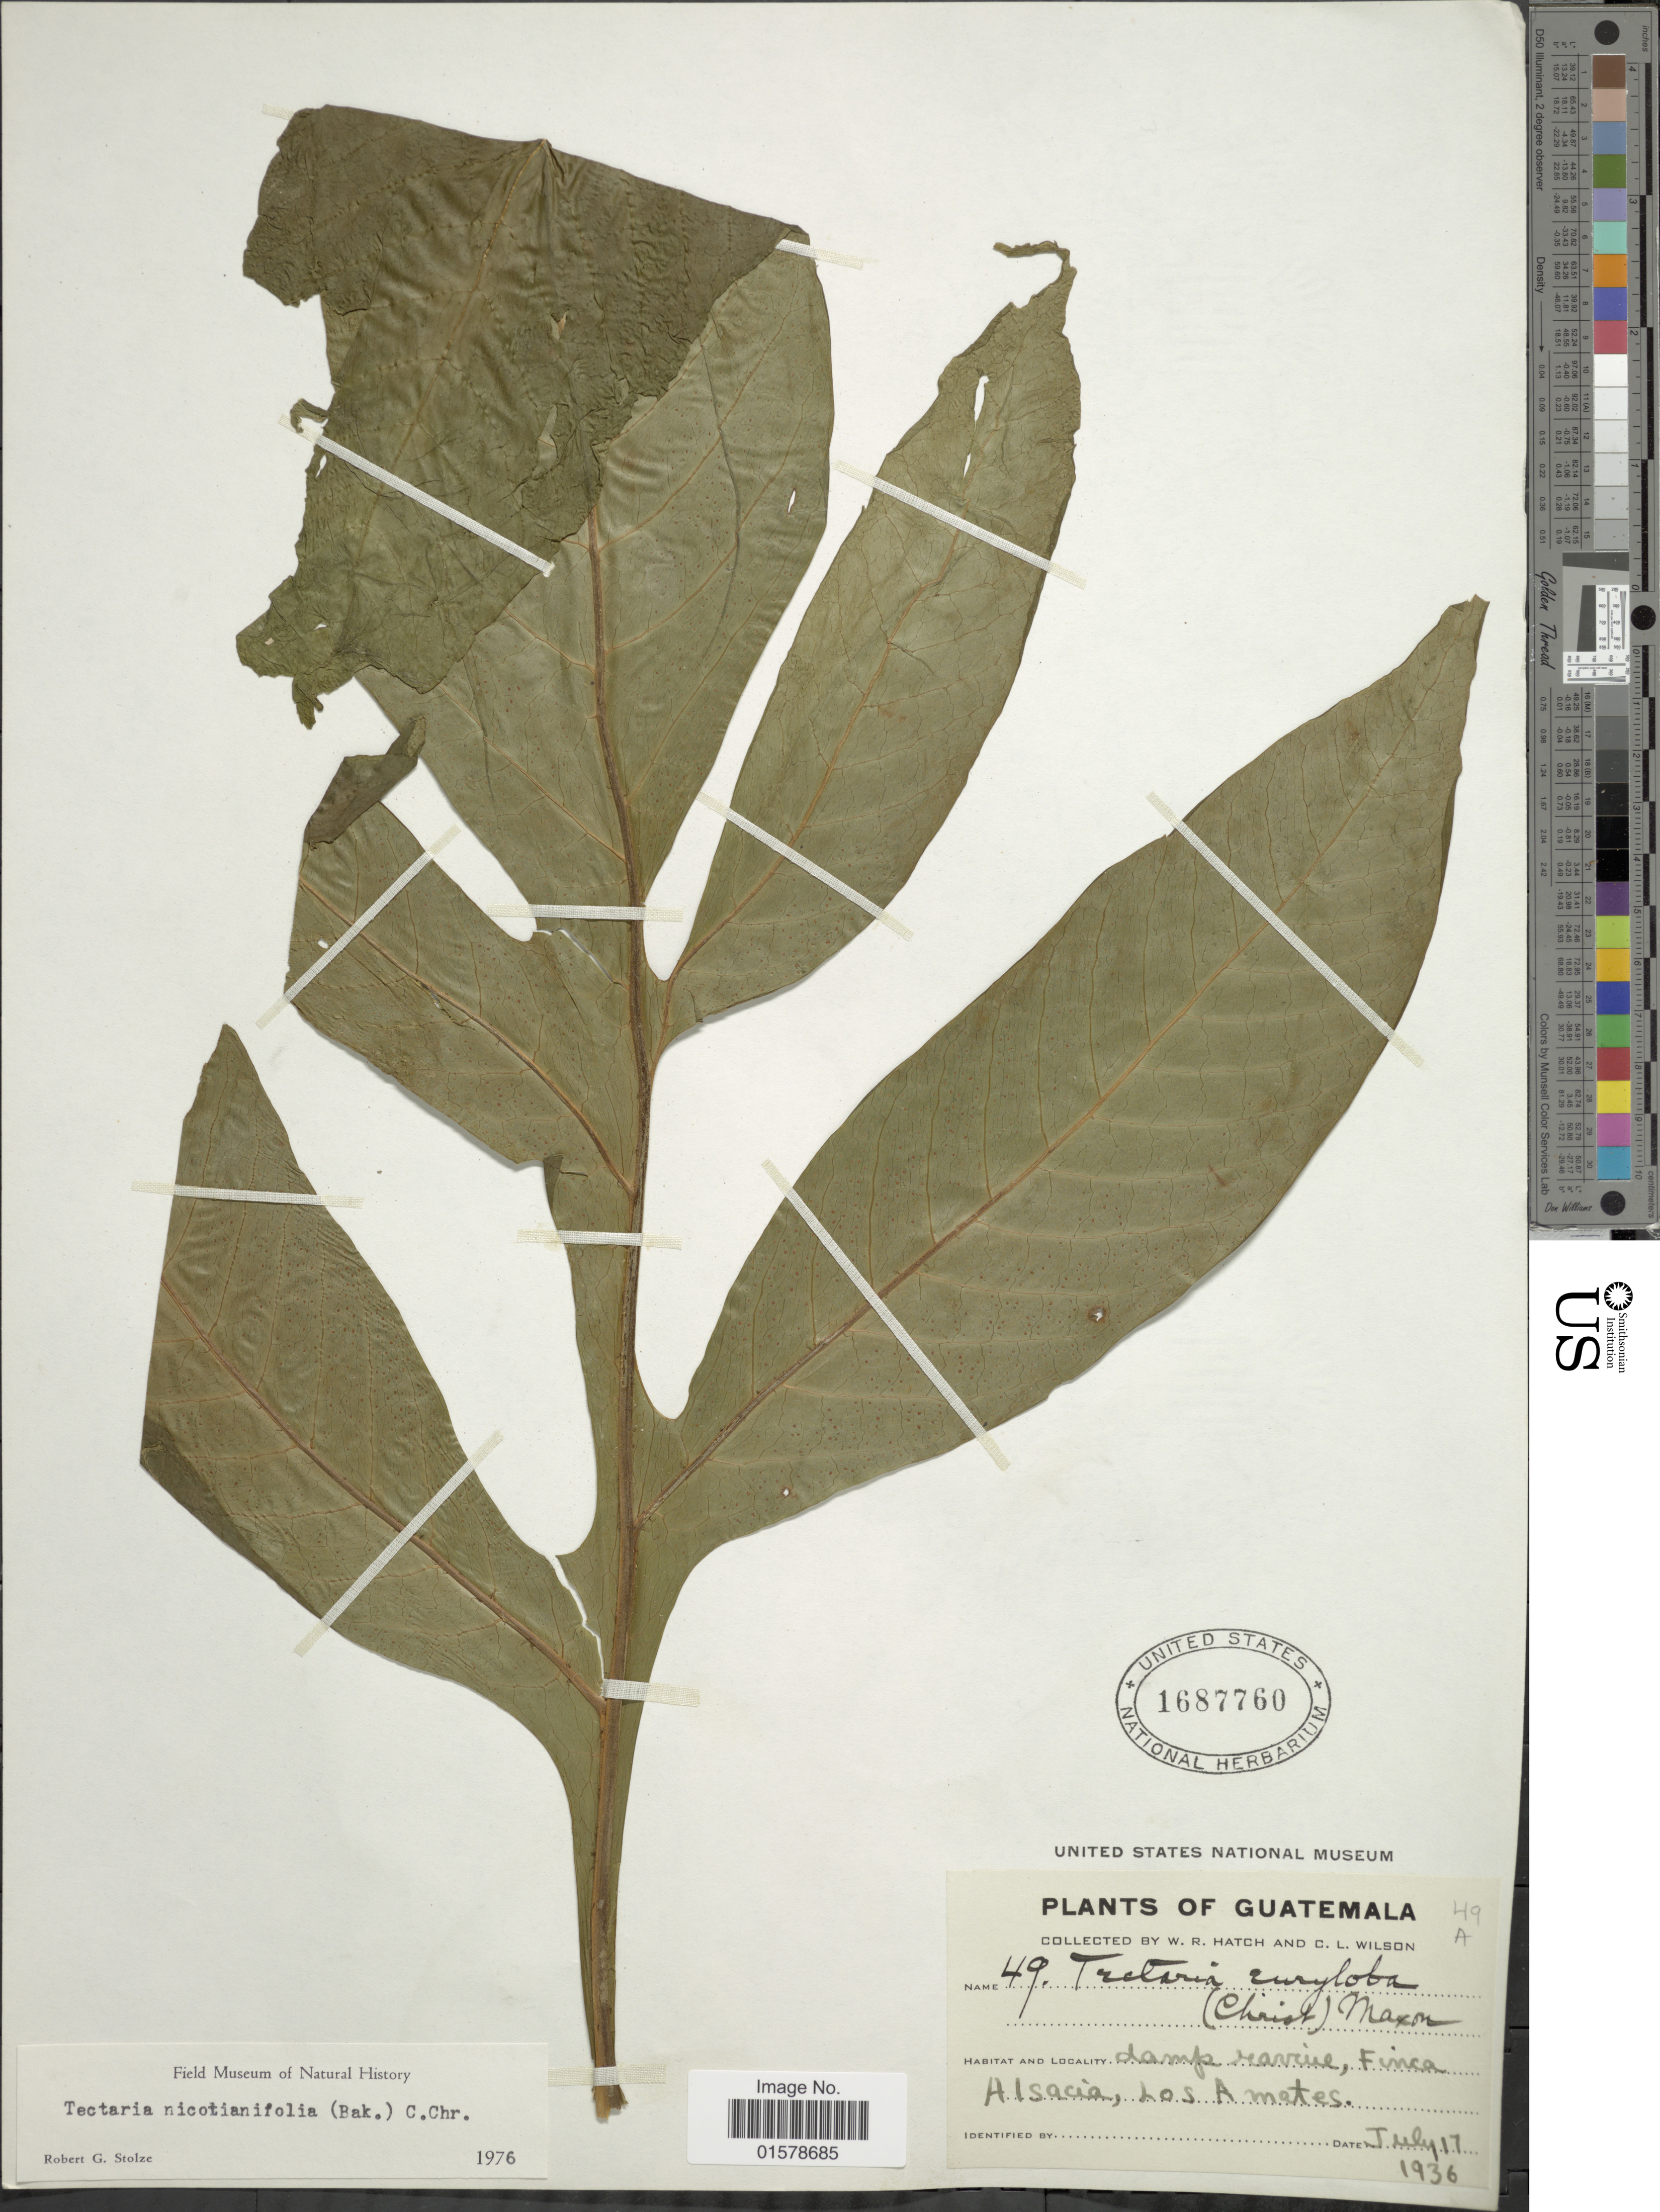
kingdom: Plantae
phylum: Tracheophyta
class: Polypodiopsida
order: Polypodiales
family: Tectariaceae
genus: Tectaria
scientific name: Tectaria nicotianifolia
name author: (Baker) C. Chr.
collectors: W. Hatch & C. L. Wilson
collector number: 49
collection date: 1936-07-17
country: Guatemala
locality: Damp ravine, Finca Alsacia, Los Amates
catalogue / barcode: US 1687760